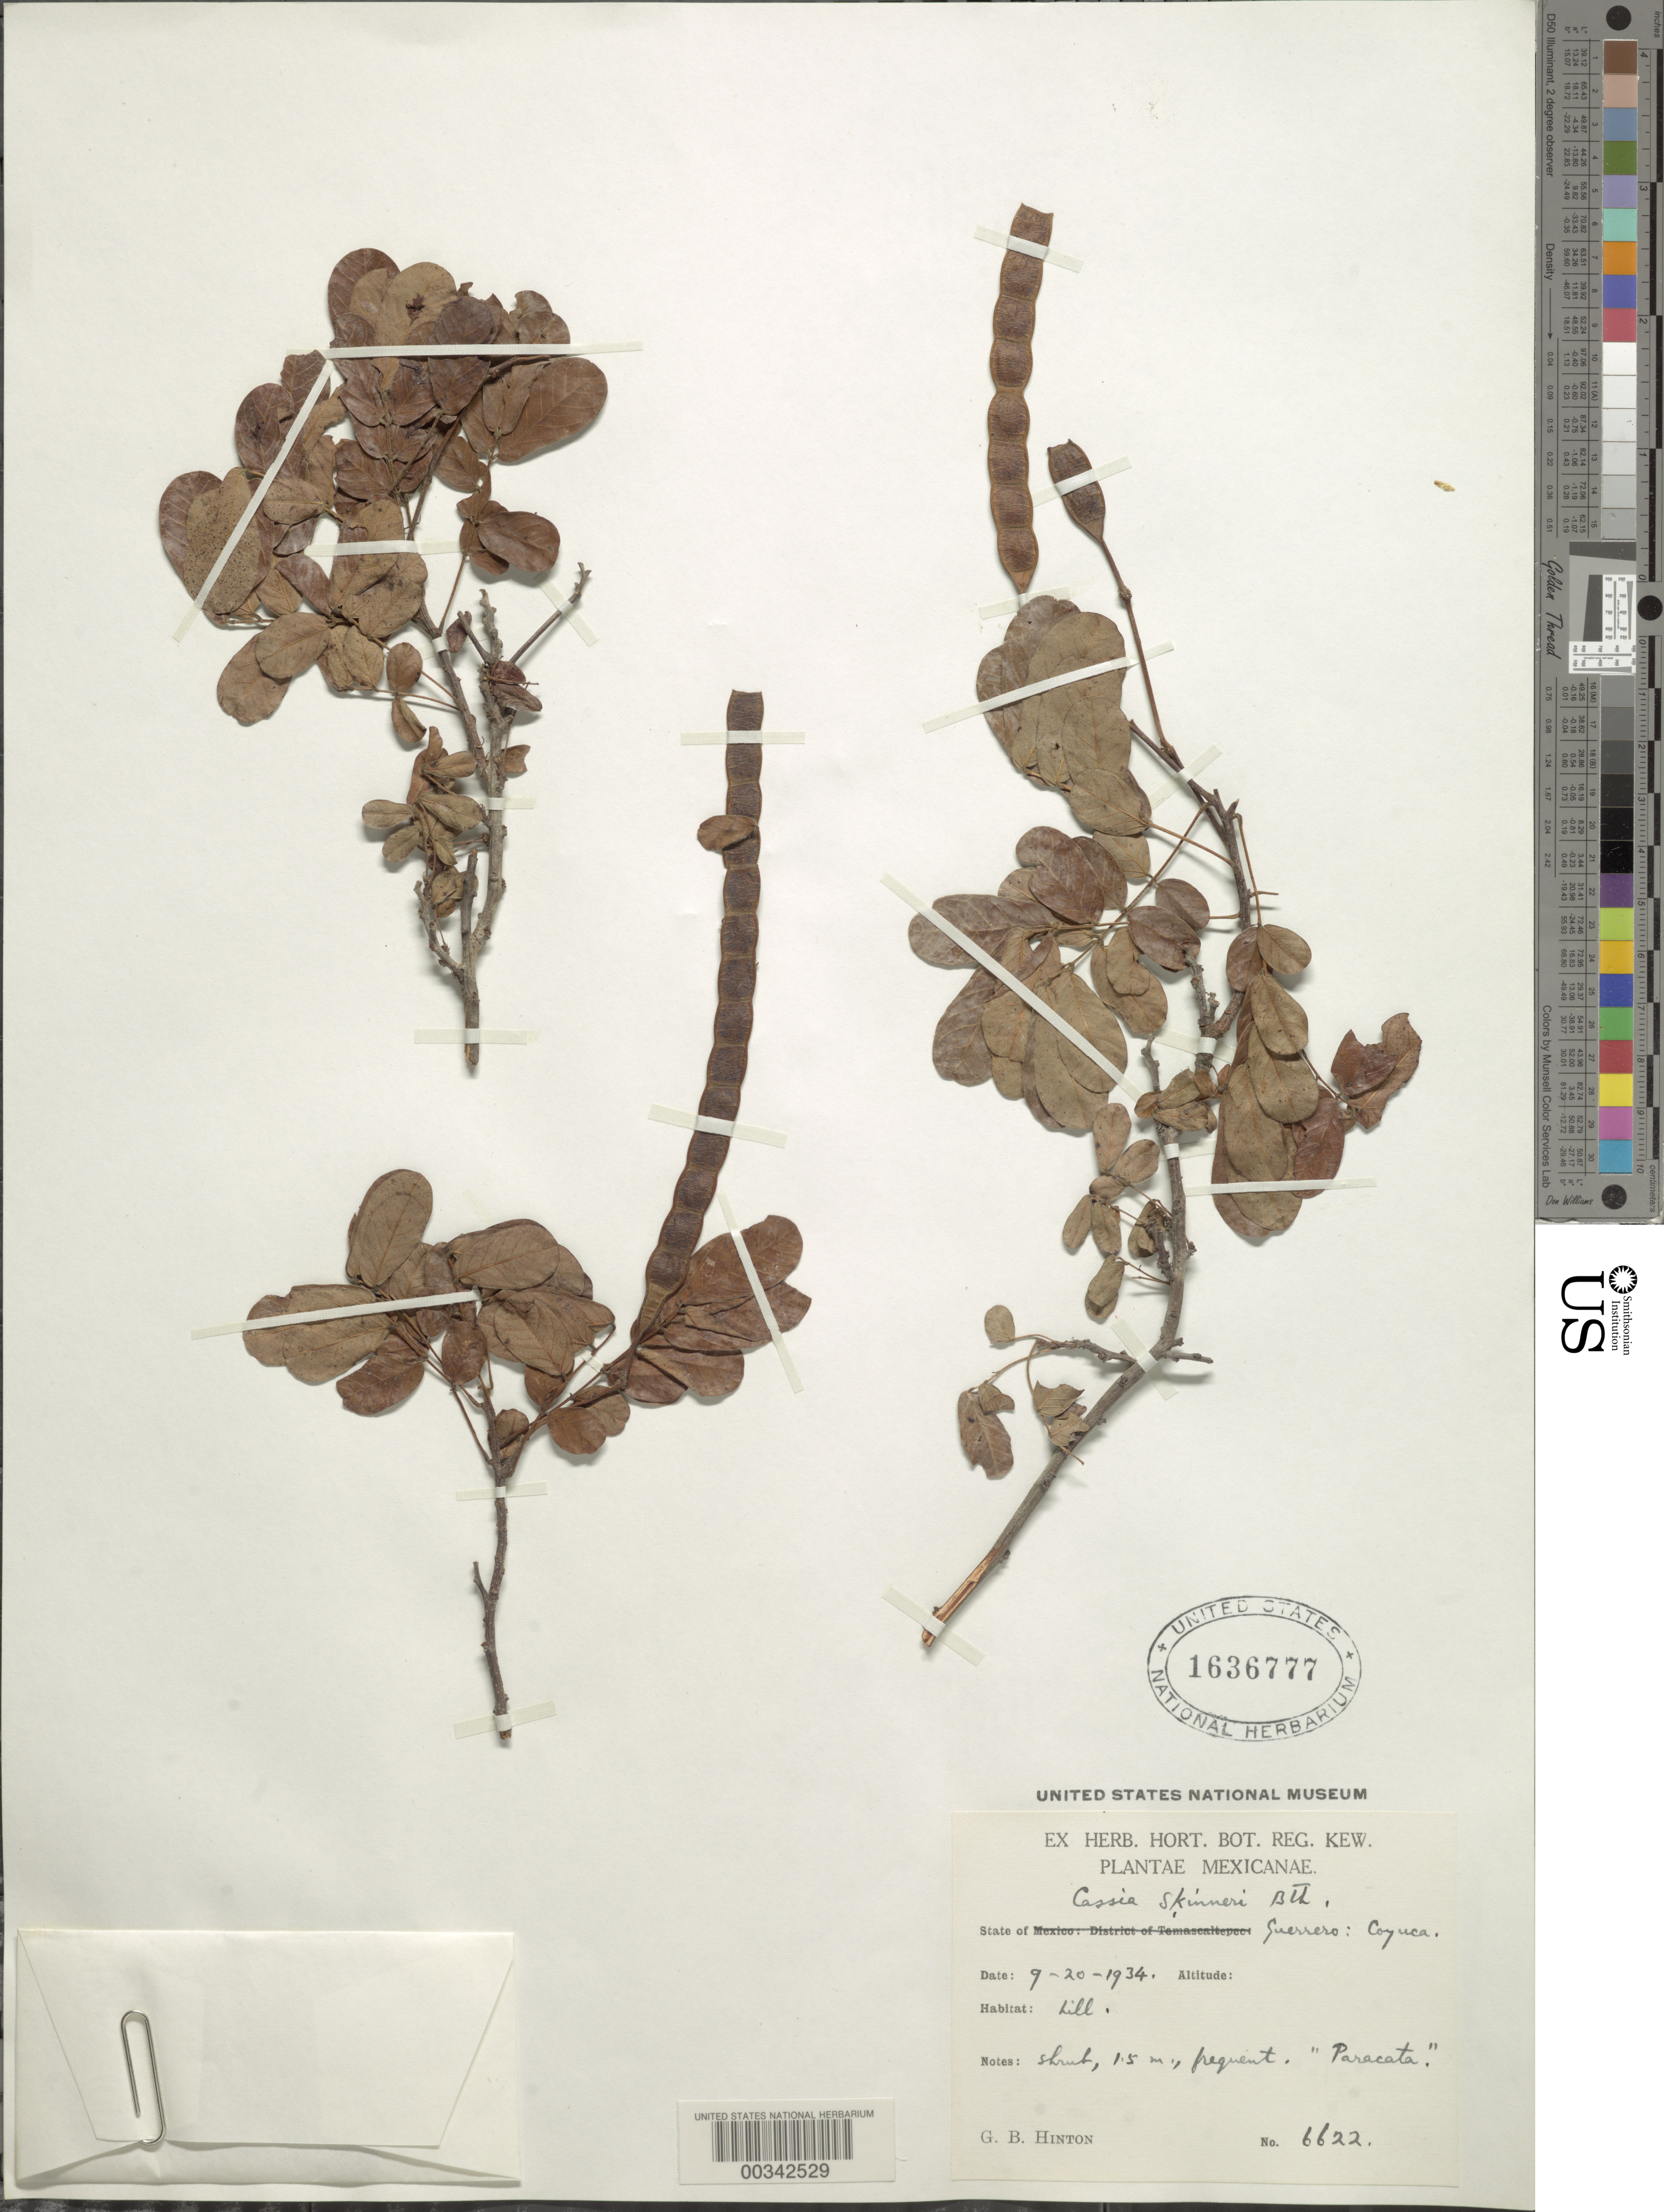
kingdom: Plantae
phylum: Tracheophyta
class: Magnoliopsida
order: Fabales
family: Fabaceae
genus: Senna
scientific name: Senna skinneri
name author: (Benth.) H.S. Irwin & Barneby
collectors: G. B. Hinton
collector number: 6622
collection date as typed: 20 Sep 1934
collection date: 1934-09-20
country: Mexico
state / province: Guerrero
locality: Coyuca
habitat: Hill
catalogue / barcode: US 1636777